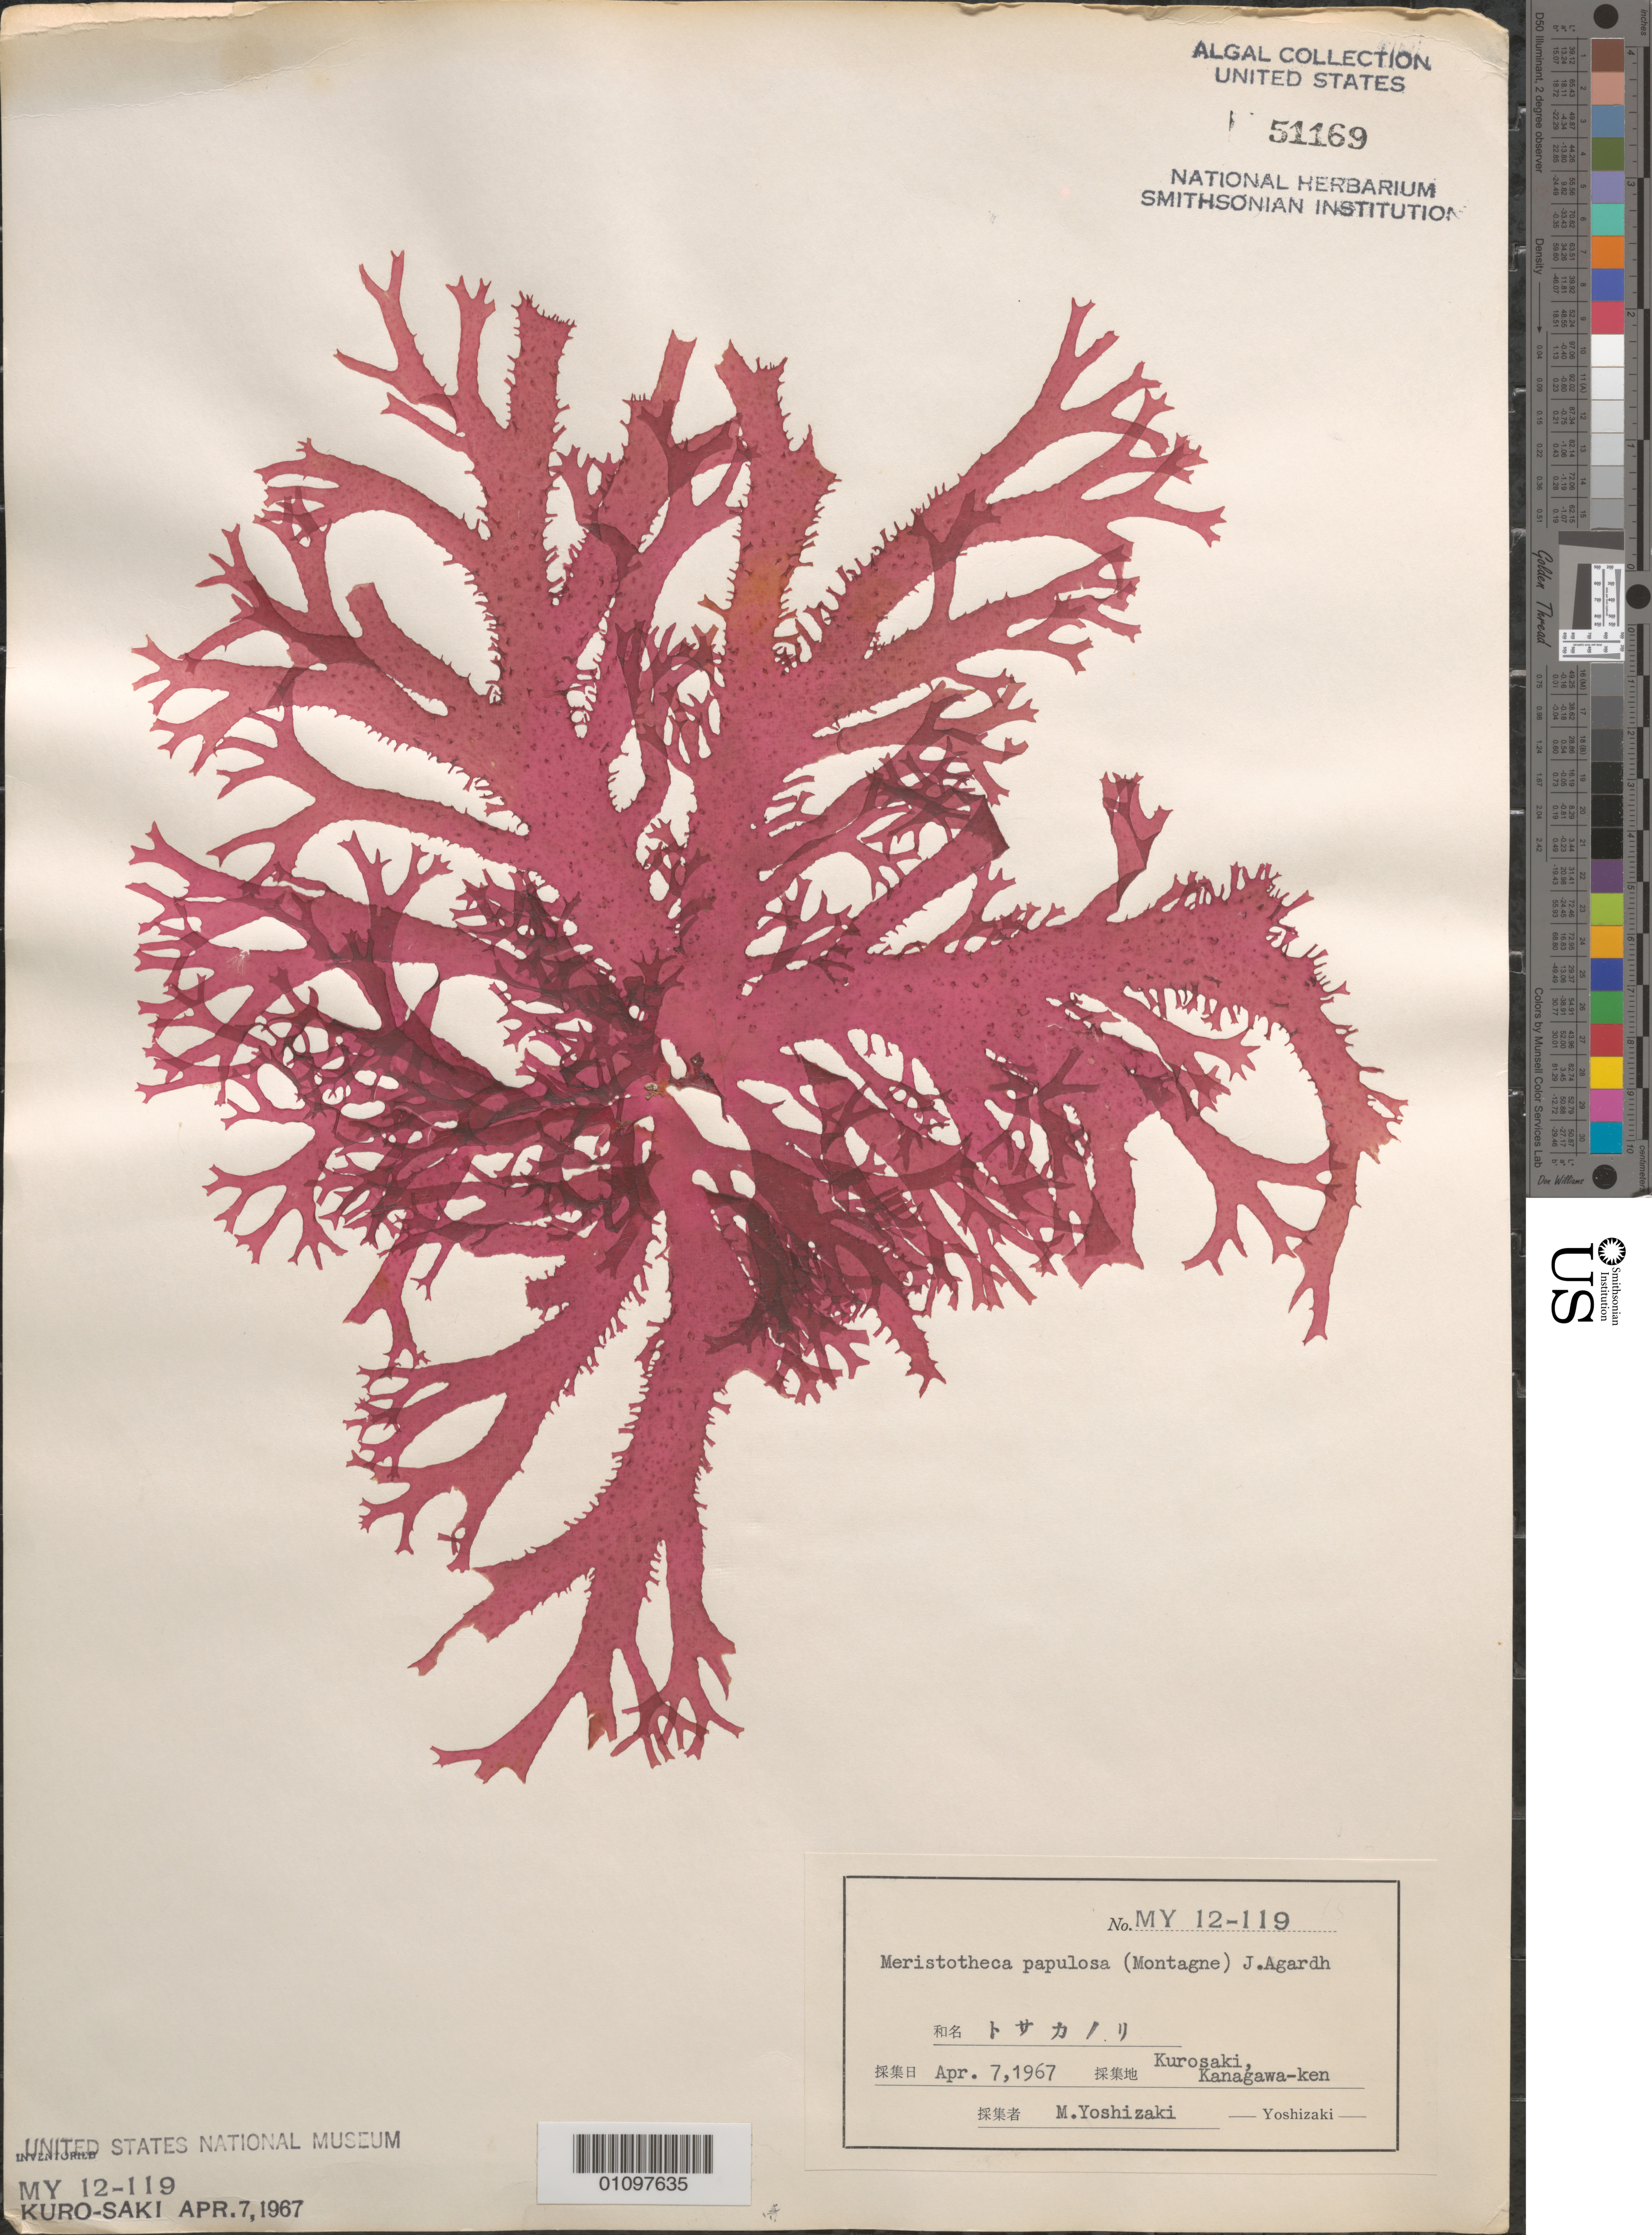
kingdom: Plantae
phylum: Rhodophyta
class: Florideophyceae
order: Gigartinales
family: Solieriaceae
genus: Meristotheca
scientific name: Meristotheca papulosa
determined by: Yoshizaki, M.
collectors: M. Yoshizaki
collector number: My 12-119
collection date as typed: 07 Apr 1967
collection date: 1967-04-07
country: Japan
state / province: Kanagawa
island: Honshu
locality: Kurosaki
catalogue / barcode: US 51169